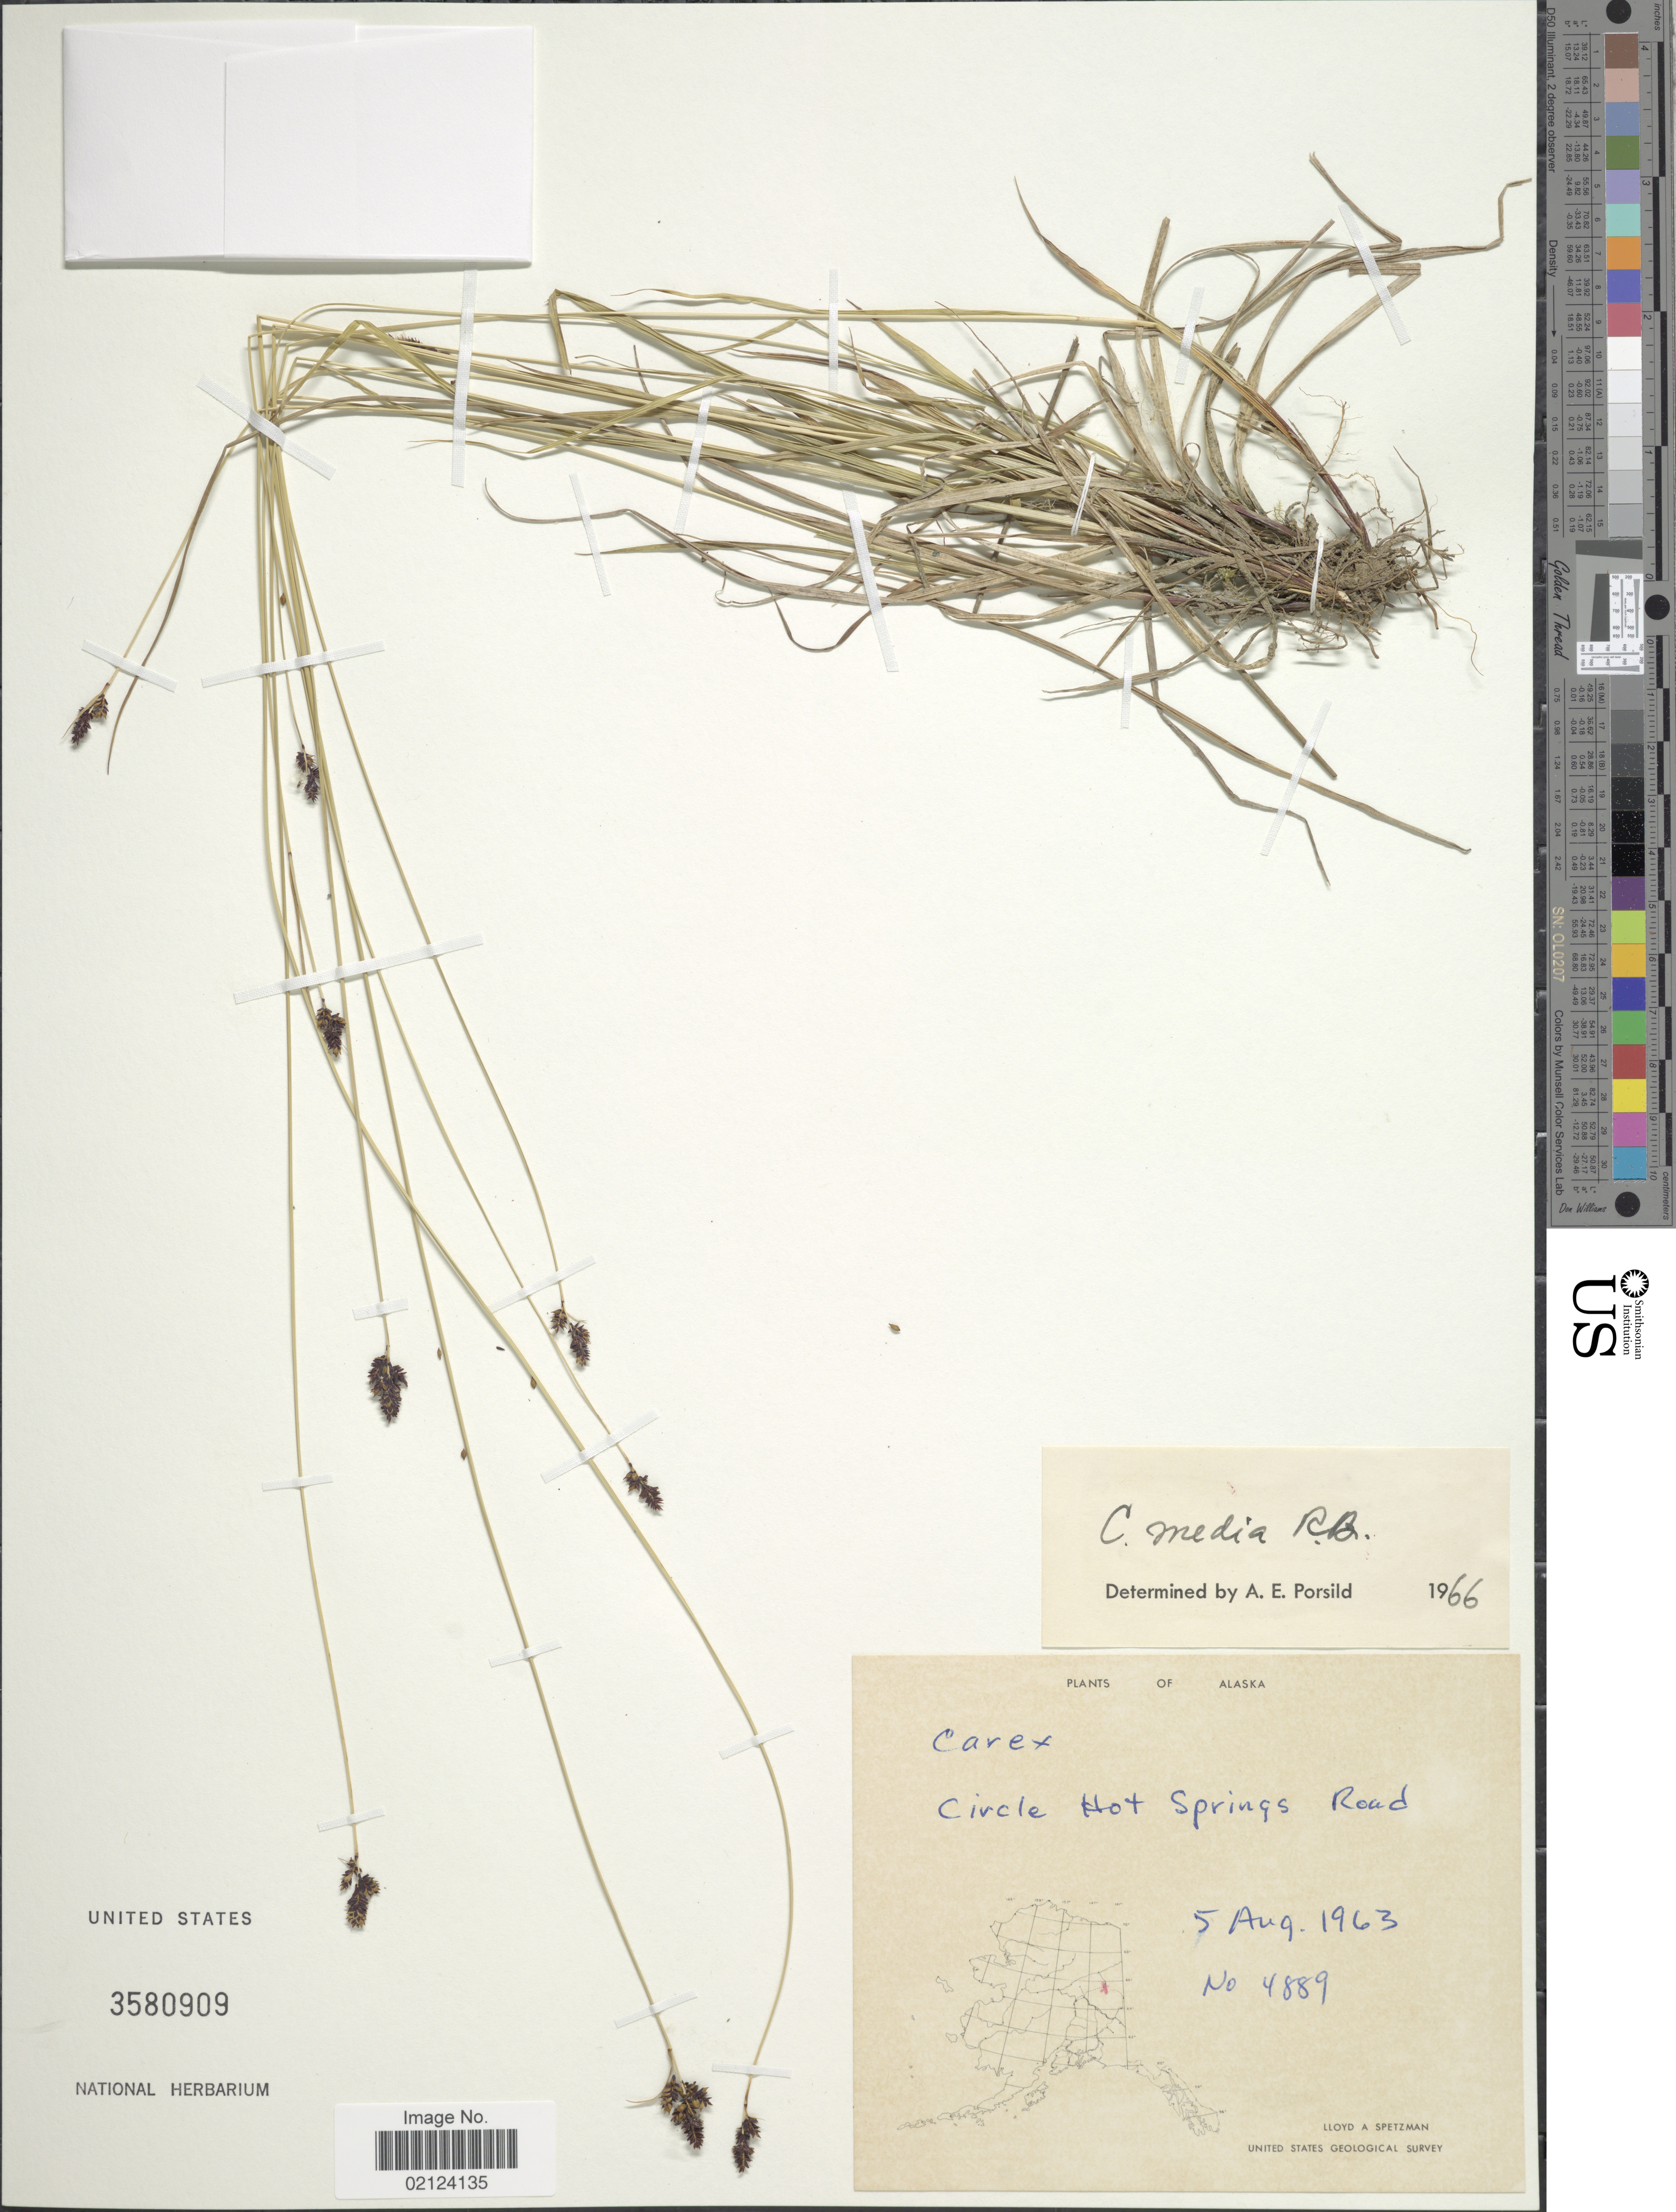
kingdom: Plantae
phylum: Tracheophyta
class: Liliopsida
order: Poales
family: Cyperaceae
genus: Carex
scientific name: Carex media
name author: R. Br.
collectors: L. Spetzman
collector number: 4889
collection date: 1963-08-05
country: United States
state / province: Alaska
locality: Circle Hot Springs Road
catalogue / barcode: US 3580909